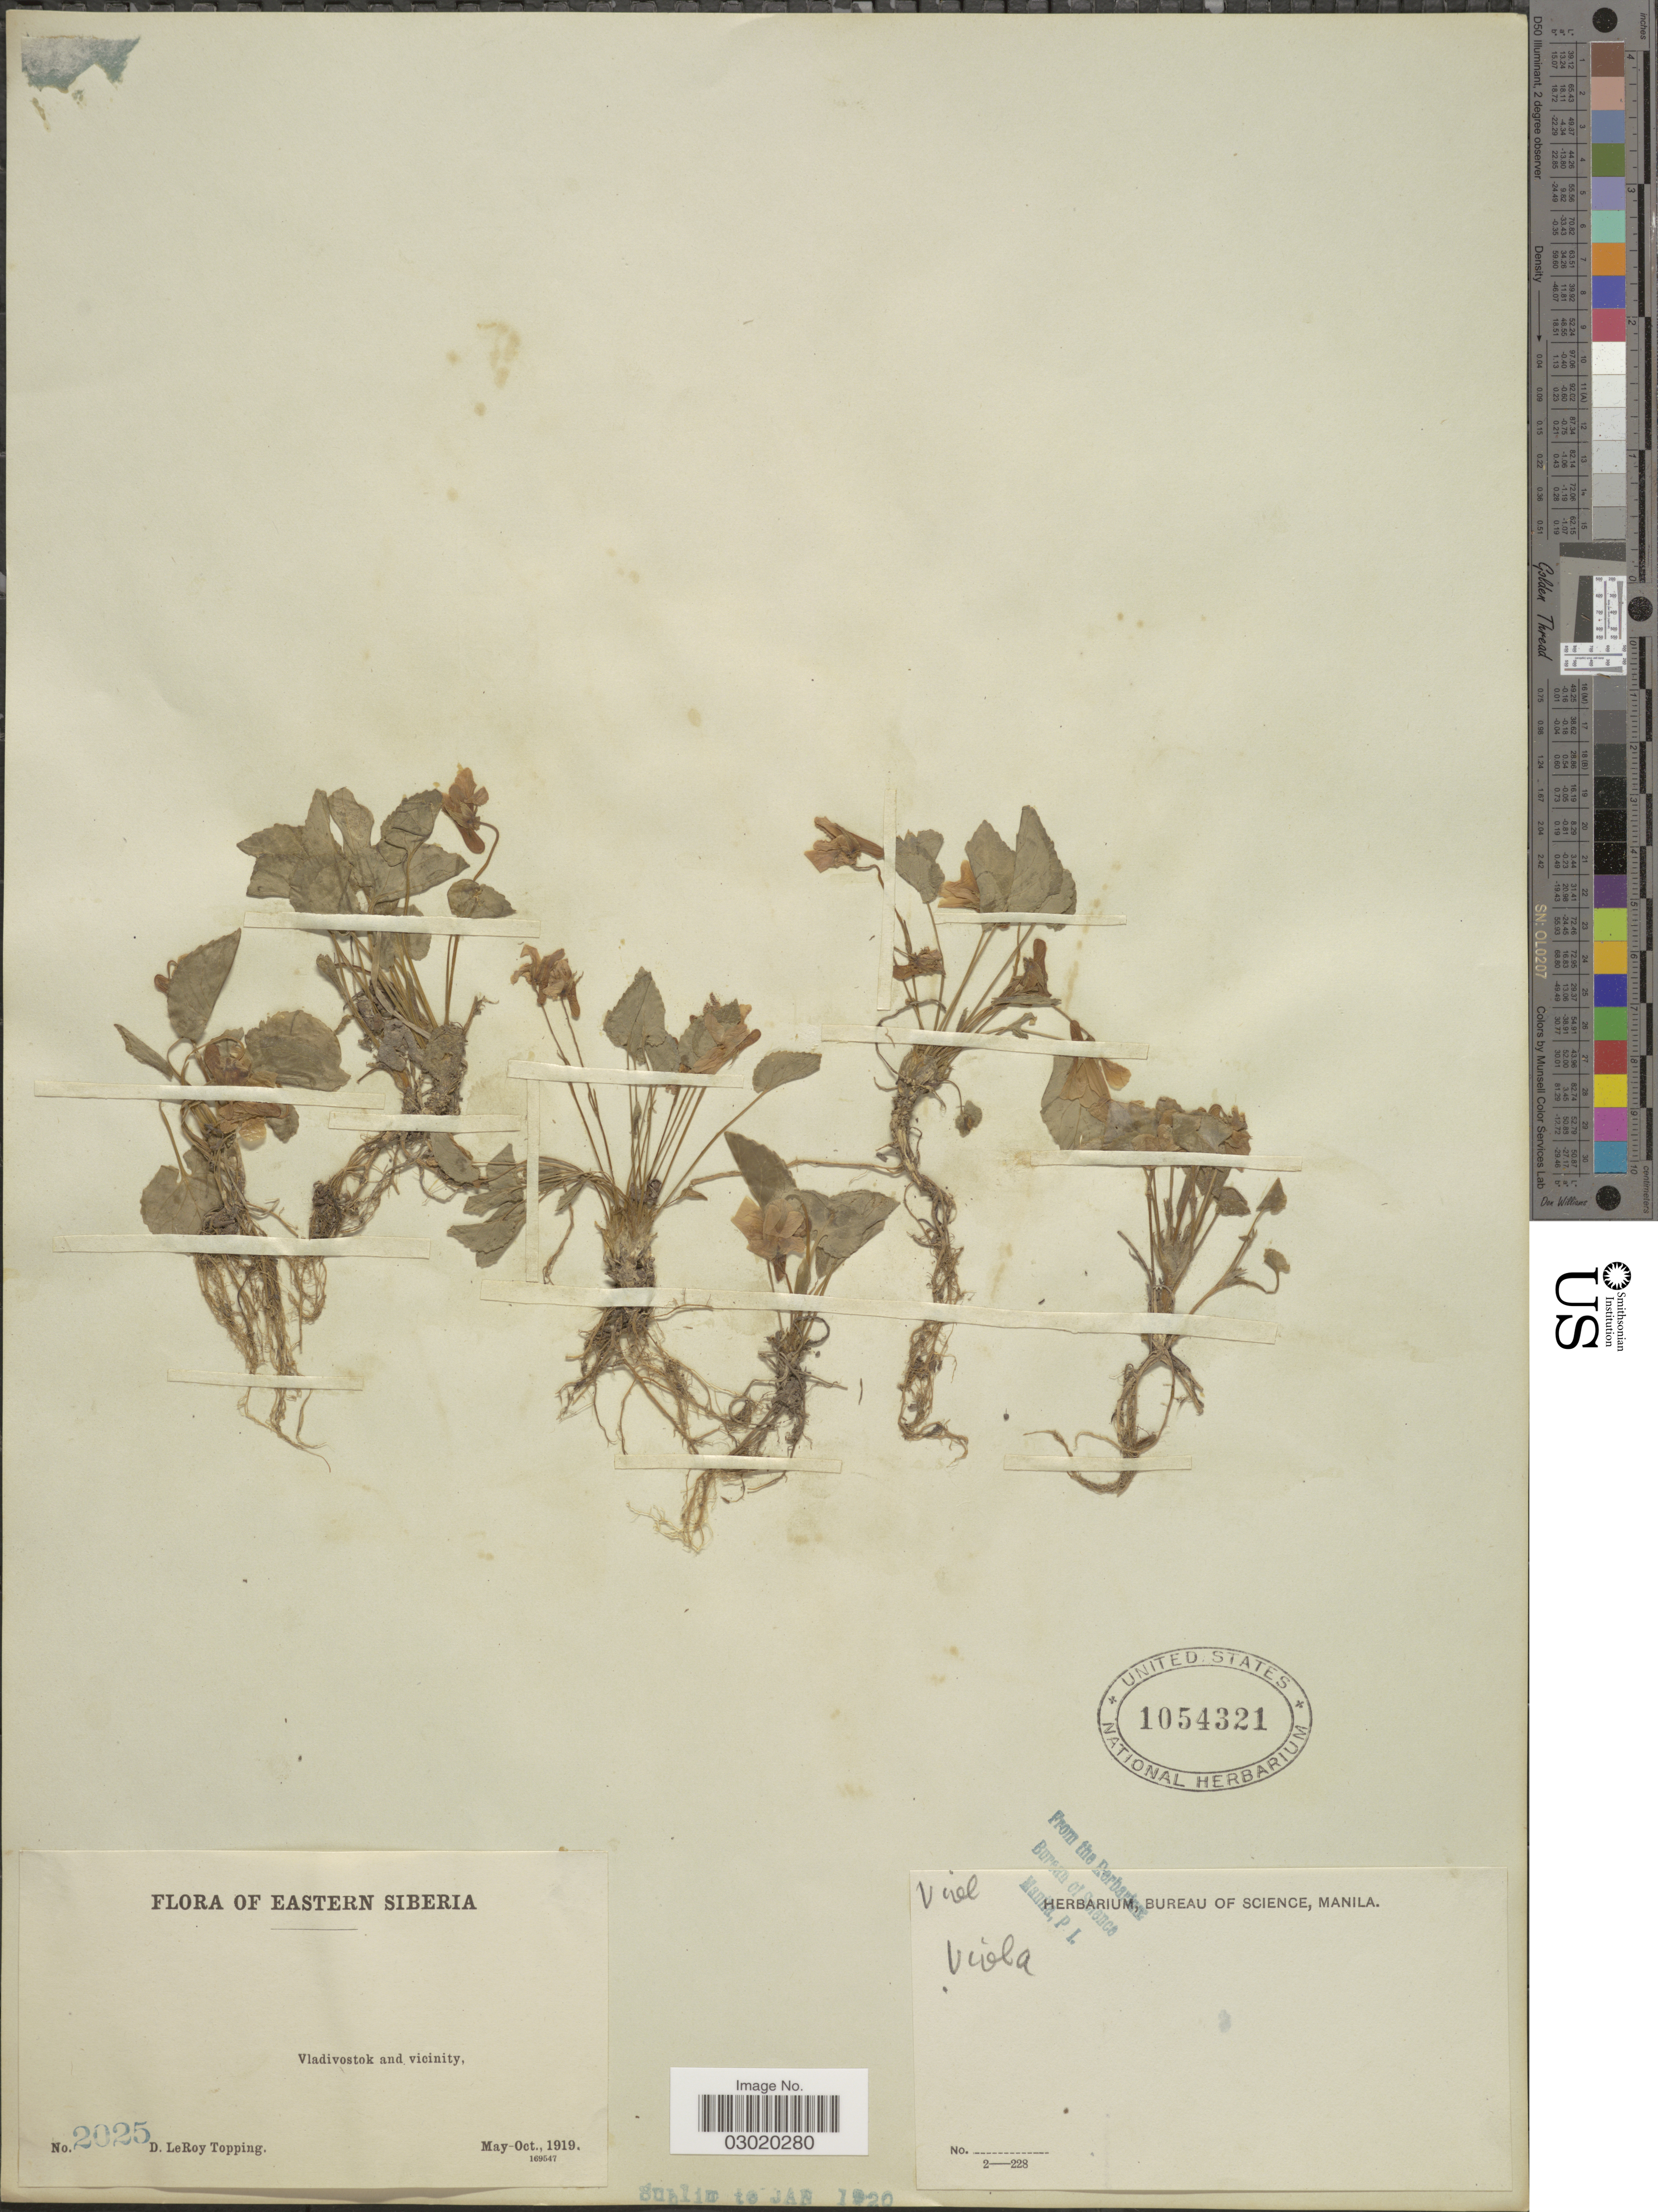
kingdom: Plantae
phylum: Tracheophyta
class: Magnoliopsida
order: Malpighiales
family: Violaceae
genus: Viola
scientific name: Viola sp.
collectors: D. L. Topping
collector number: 2025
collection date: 1919-05/1919-10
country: Russian Federation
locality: Eastern Siberia, Vladivostok and vicinity.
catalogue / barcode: US 1054321